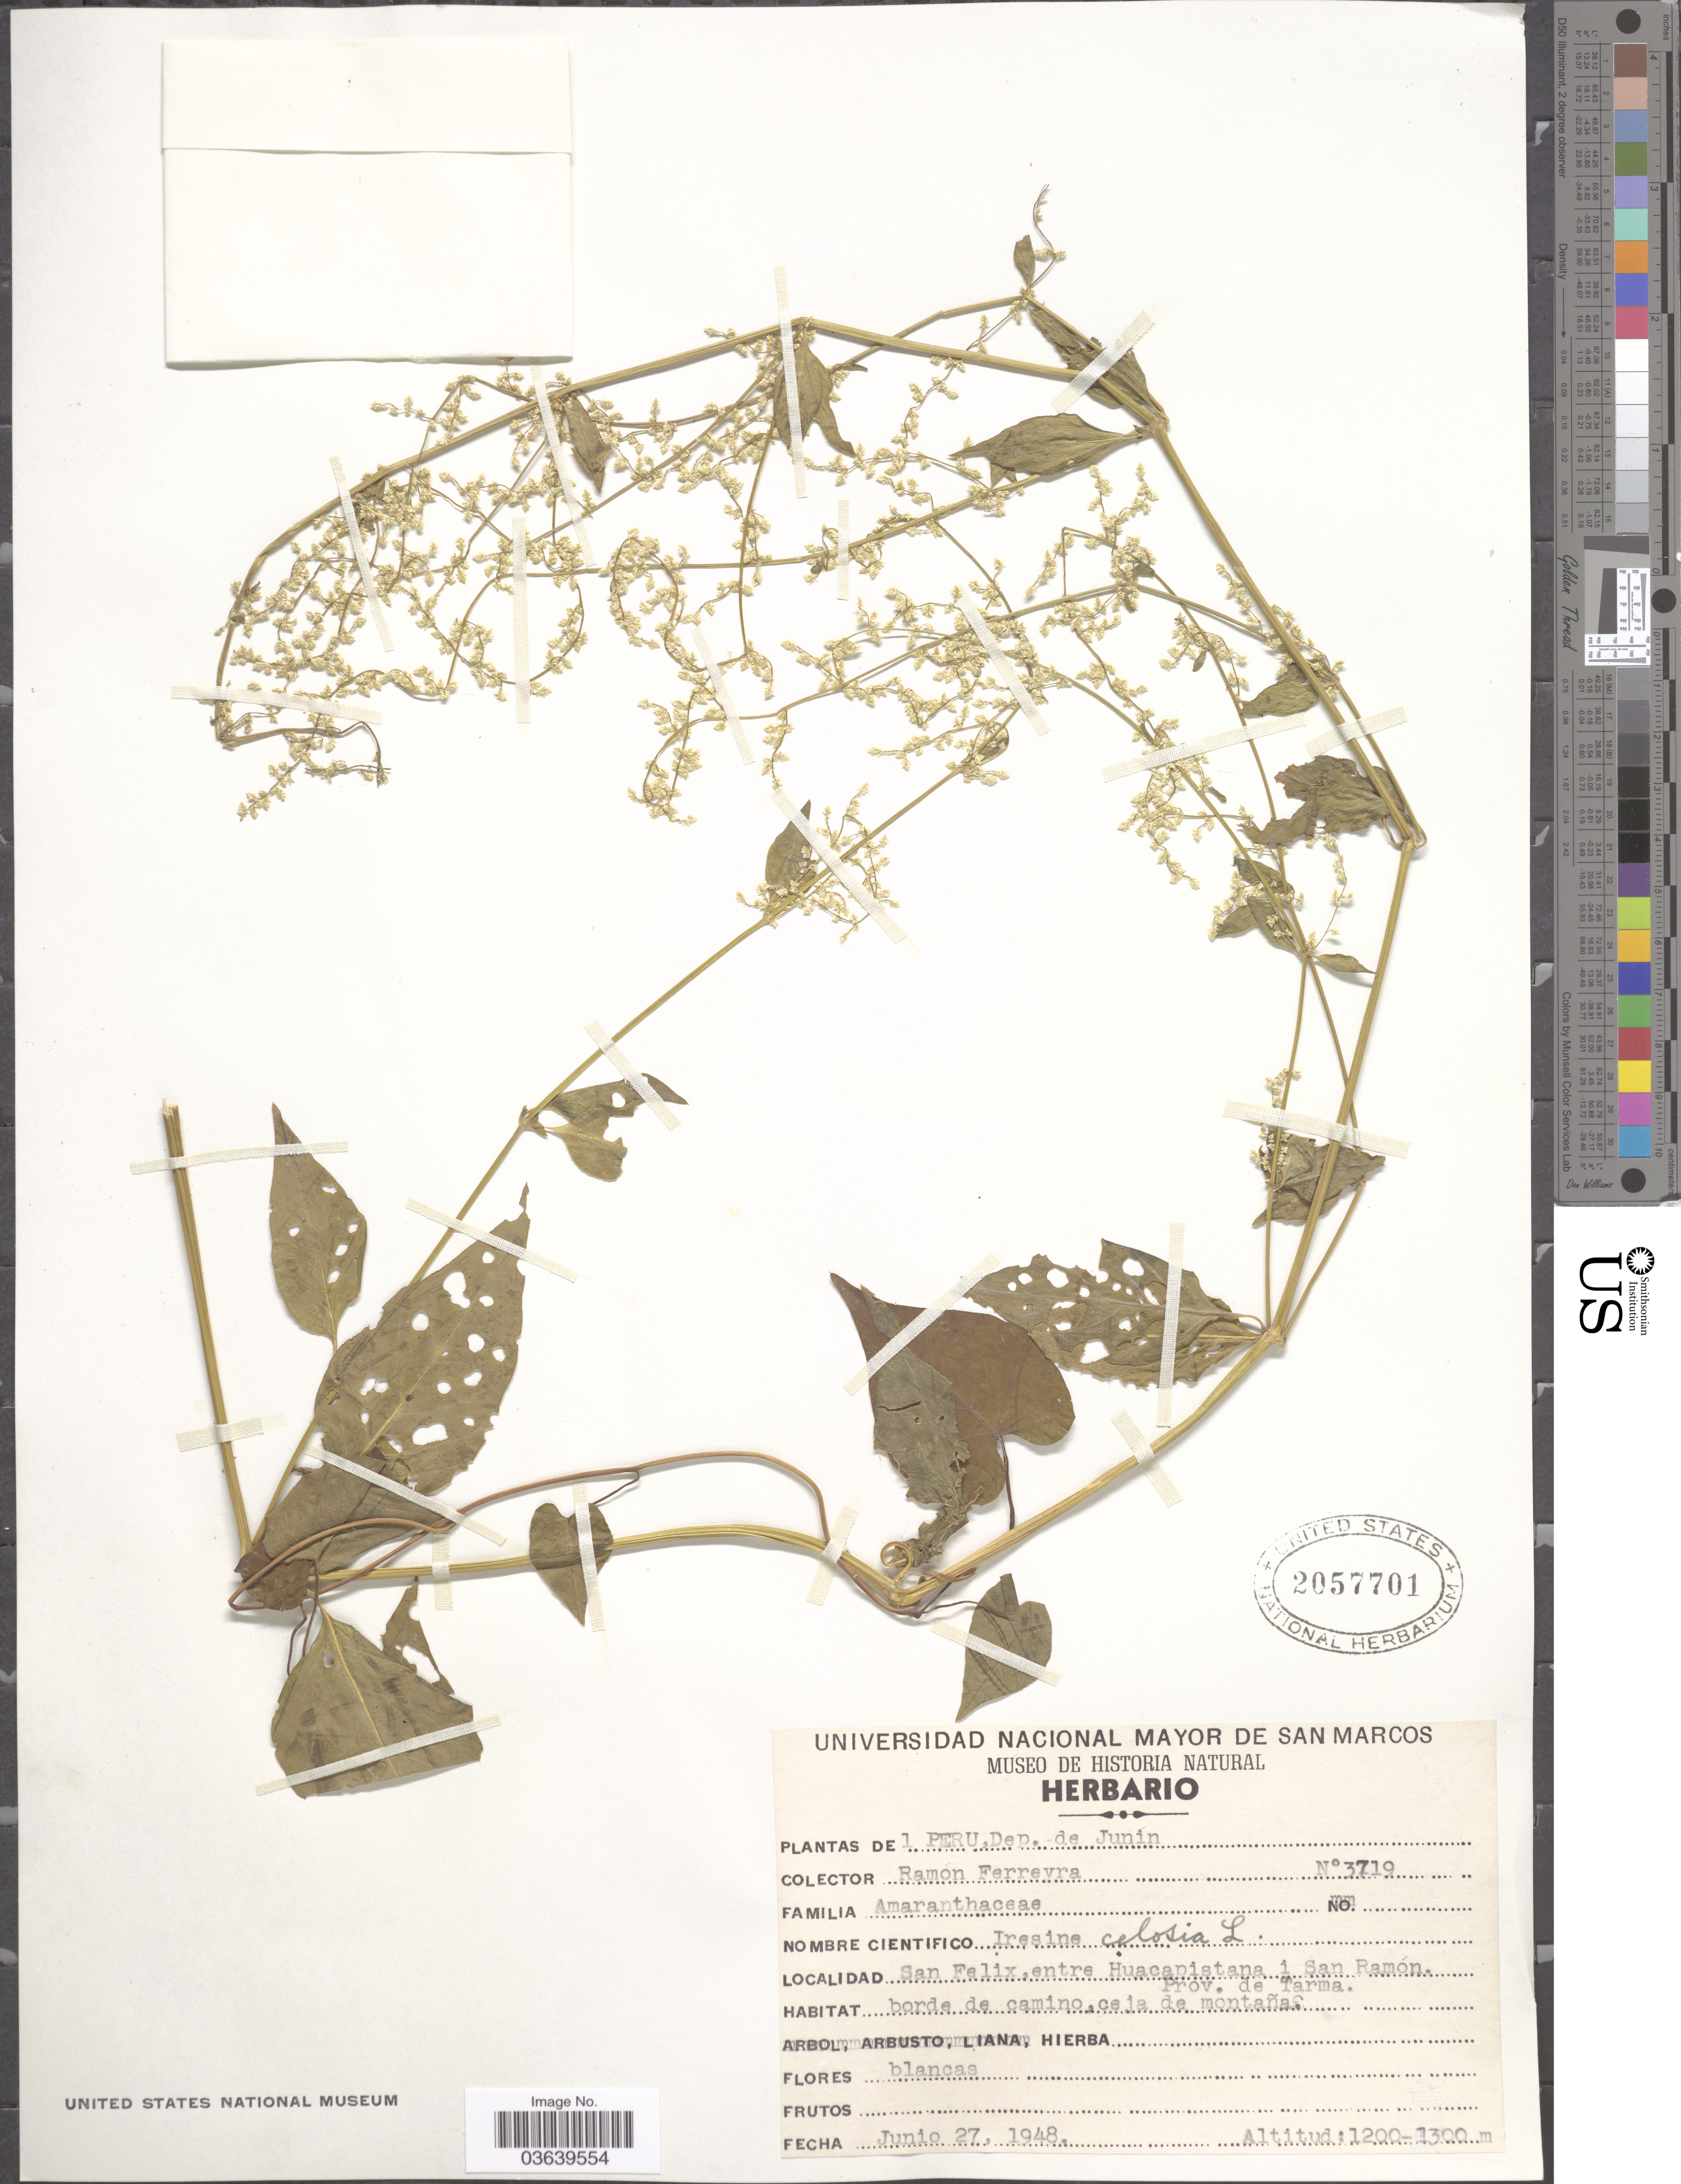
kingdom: Plantae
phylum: Tracheophyta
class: Magnoliopsida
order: Caryophyllales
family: Amaranthaceae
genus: Iresine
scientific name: Iresine celosia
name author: L.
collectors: R. A. Ferreyra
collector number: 3719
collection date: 1948-06-27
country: Peru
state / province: Junín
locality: Dep. de Junin. San Felix, entre Huacapistana i San Ramón. Prov. de Tarma.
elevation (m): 1200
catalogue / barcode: US 2057701